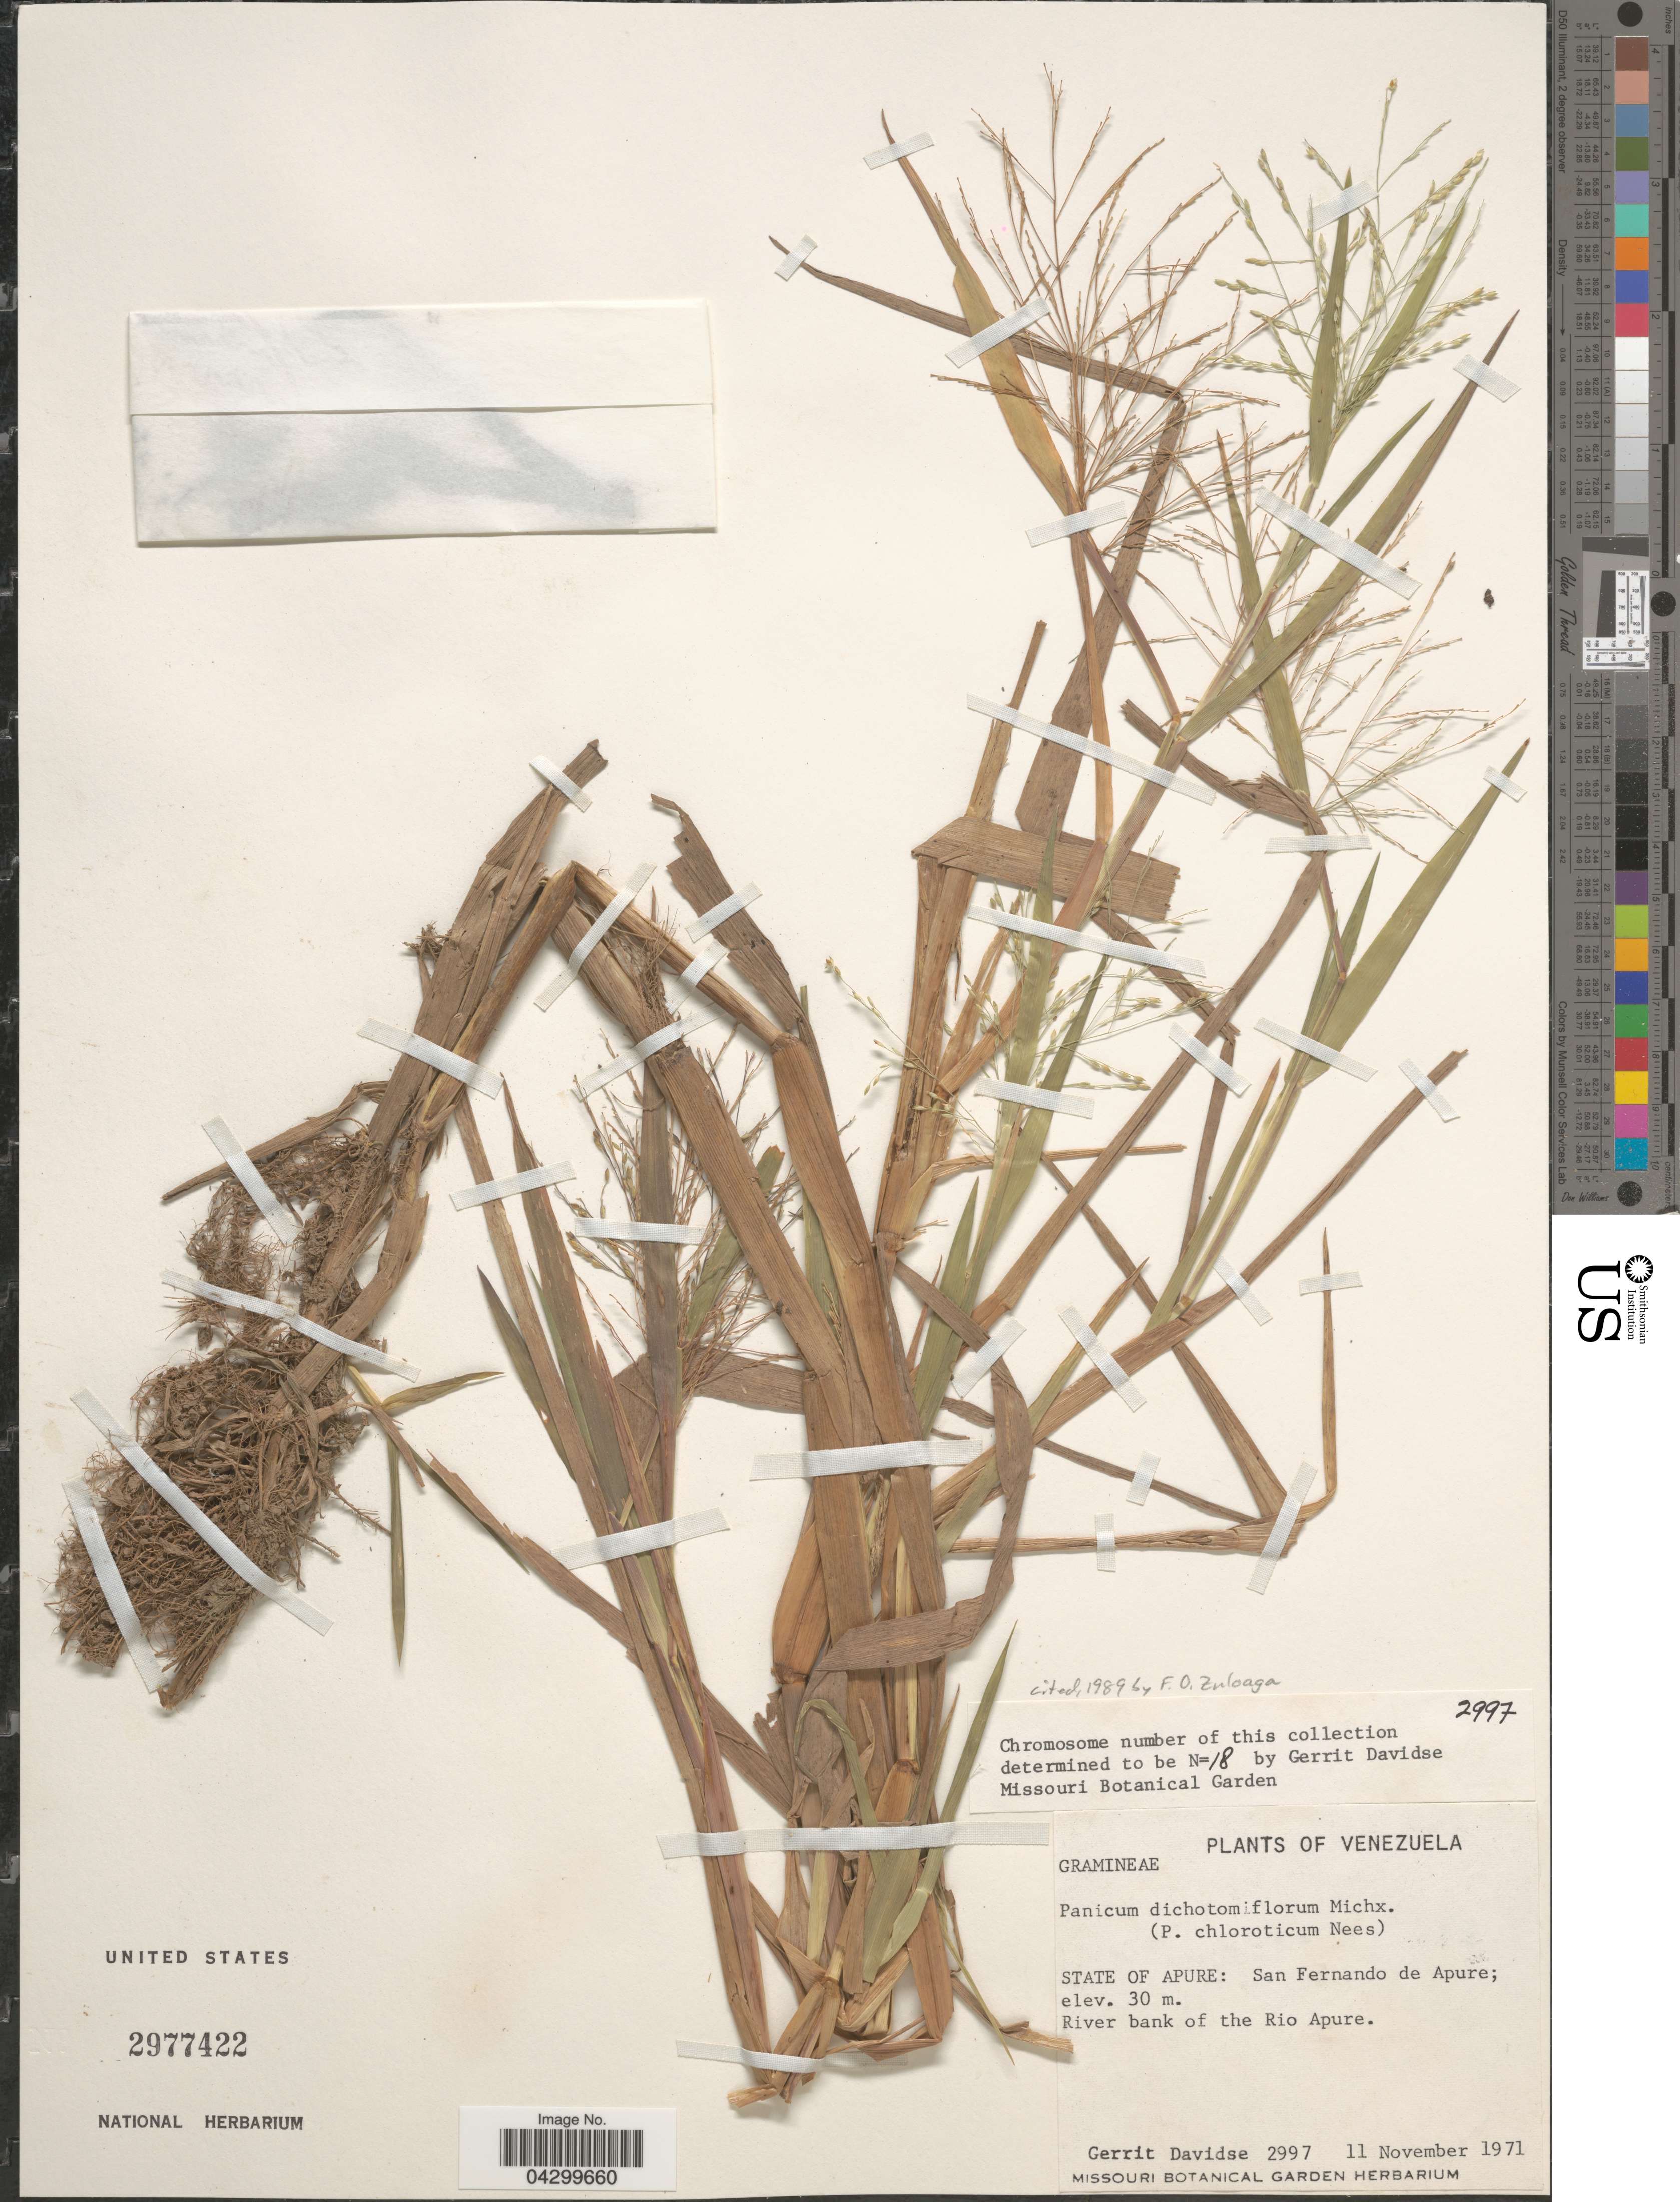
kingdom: Plantae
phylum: Tracheophyta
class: Liliopsida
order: Poales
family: Poaceae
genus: Panicum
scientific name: Panicum dichotomiflorum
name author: Michx.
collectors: G. Davidse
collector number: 2997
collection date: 1971-11-11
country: Venezuela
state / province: Apure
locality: San Fernando de Apure. River bank of the Rio Apure.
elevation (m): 30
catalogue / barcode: US 2977422